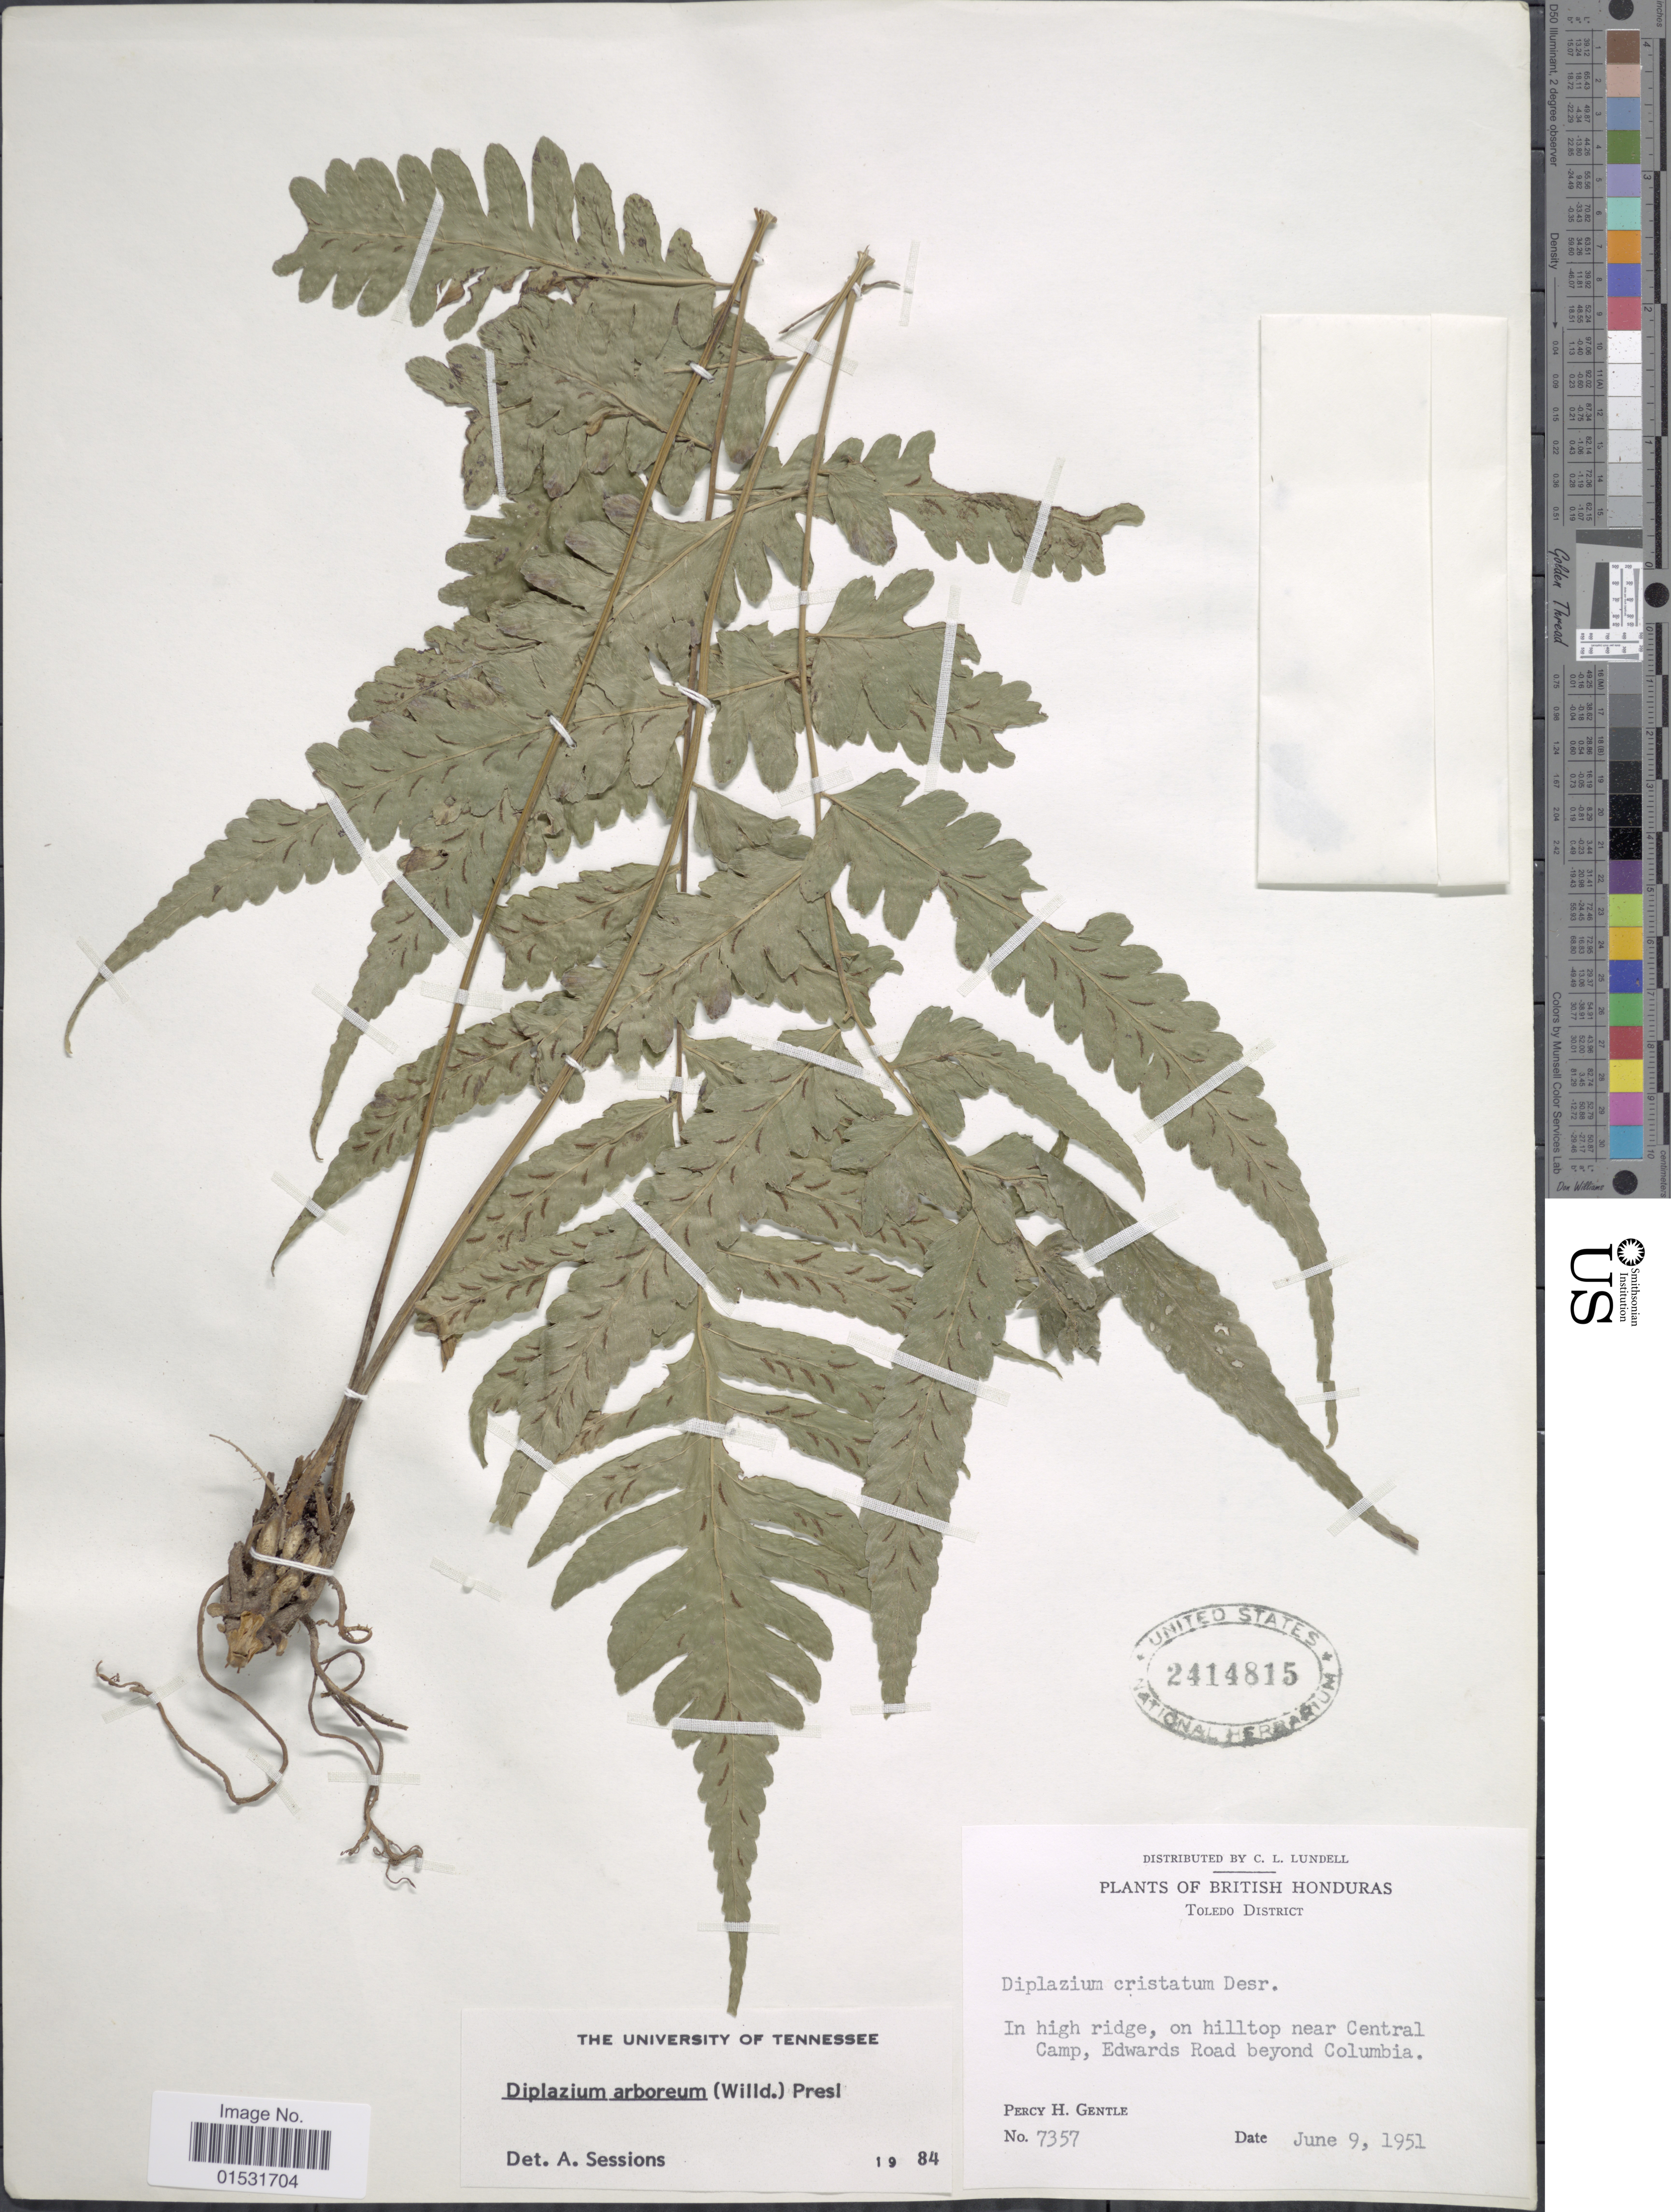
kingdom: Plantae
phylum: Tracheophyta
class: Polypodiopsida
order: Polypodiales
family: Athyriaceae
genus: Diplazium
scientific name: Diplazium cristatum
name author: (Desr.) Alston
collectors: P. H. Gentle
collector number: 7357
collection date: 1951-06-09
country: Belize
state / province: Toledo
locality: British Honduras. In high ridge, on hilltop near Central Camp, Edwards Road beyond Columbia.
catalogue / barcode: US 2414815